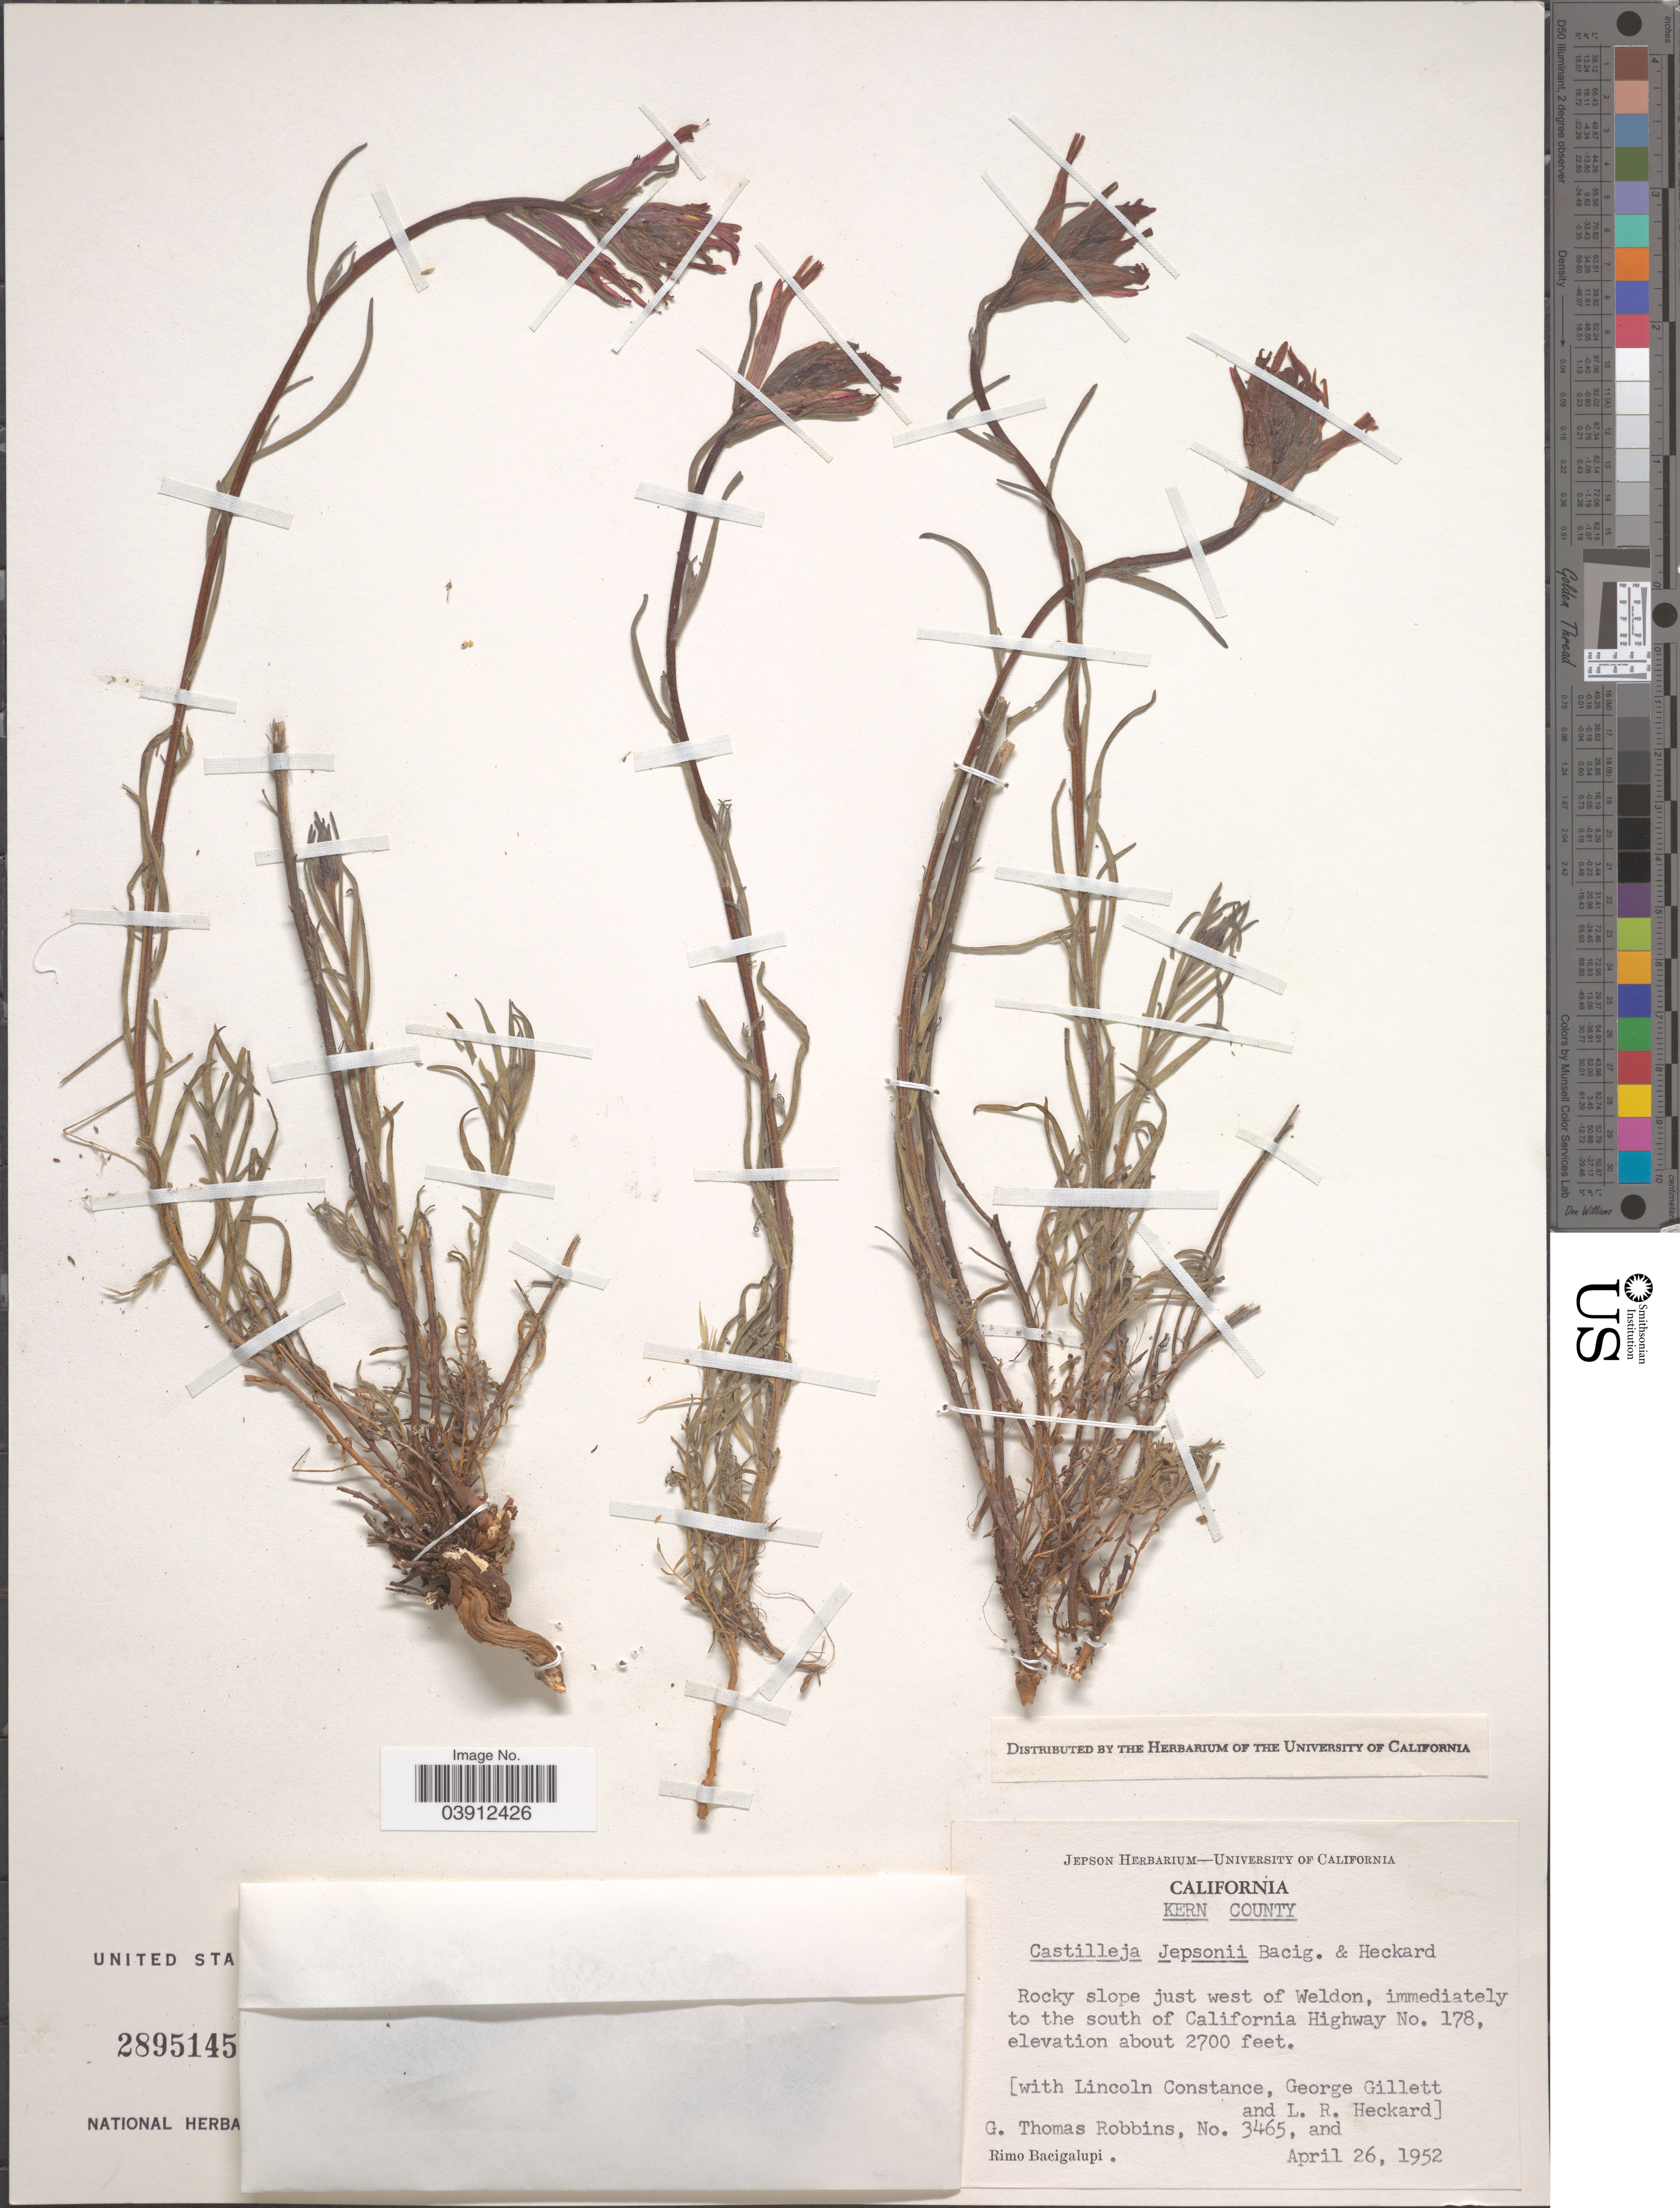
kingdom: Plantae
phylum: Tracheophyta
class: Magnoliopsida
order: Lamiales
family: Orobanchaceae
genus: Castilleja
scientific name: Castilleja jepsonii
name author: Bacig. & Heckard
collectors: G. T. Robbins & R. Bacigalupi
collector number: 3465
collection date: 1952-04-26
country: United States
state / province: California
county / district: Kern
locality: Kern County. Rocky slope just west of Weldon, immediately to the south of California Highway No. 178.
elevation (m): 823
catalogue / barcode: US 2895145